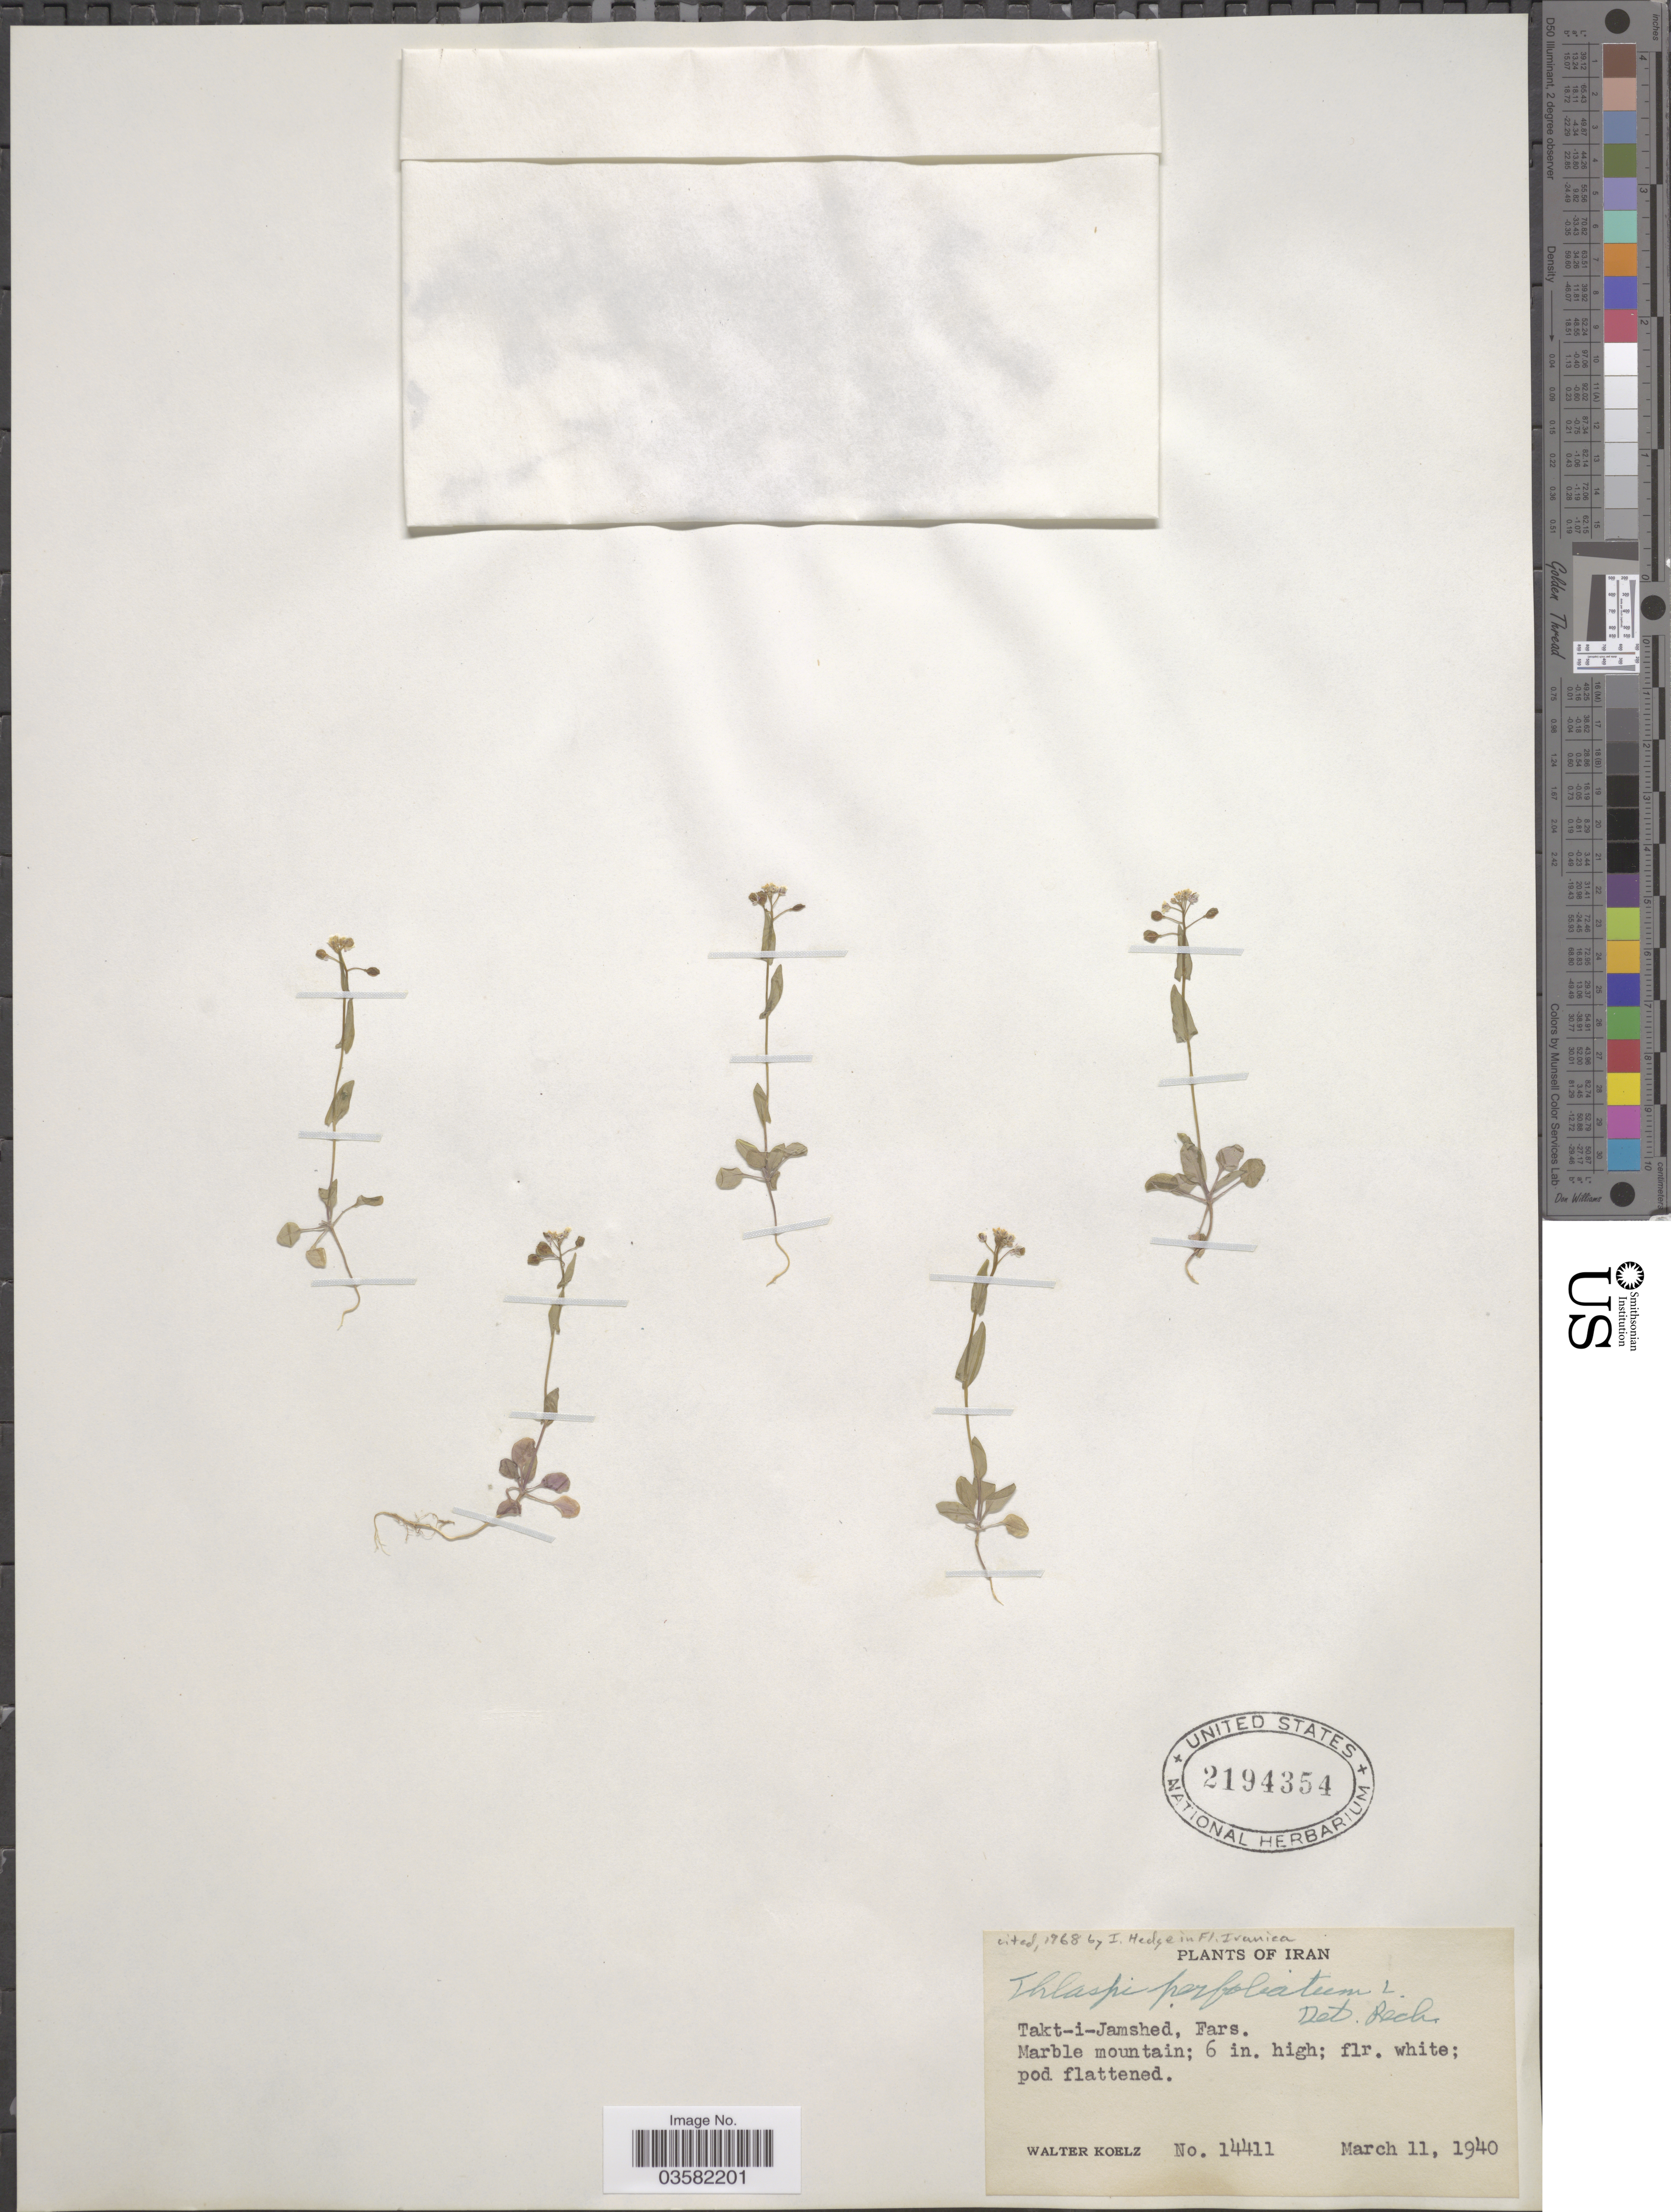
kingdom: Plantae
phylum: Tracheophyta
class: Magnoliopsida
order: Brassicales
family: Brassicaceae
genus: Thlaspi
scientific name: Thlaspi perfoliatum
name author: L.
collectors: W. N. Koelz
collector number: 14411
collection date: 1940-03-11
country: Iran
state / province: Fars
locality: Takt-i-Jamshed. Marble mountain.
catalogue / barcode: US 2194354